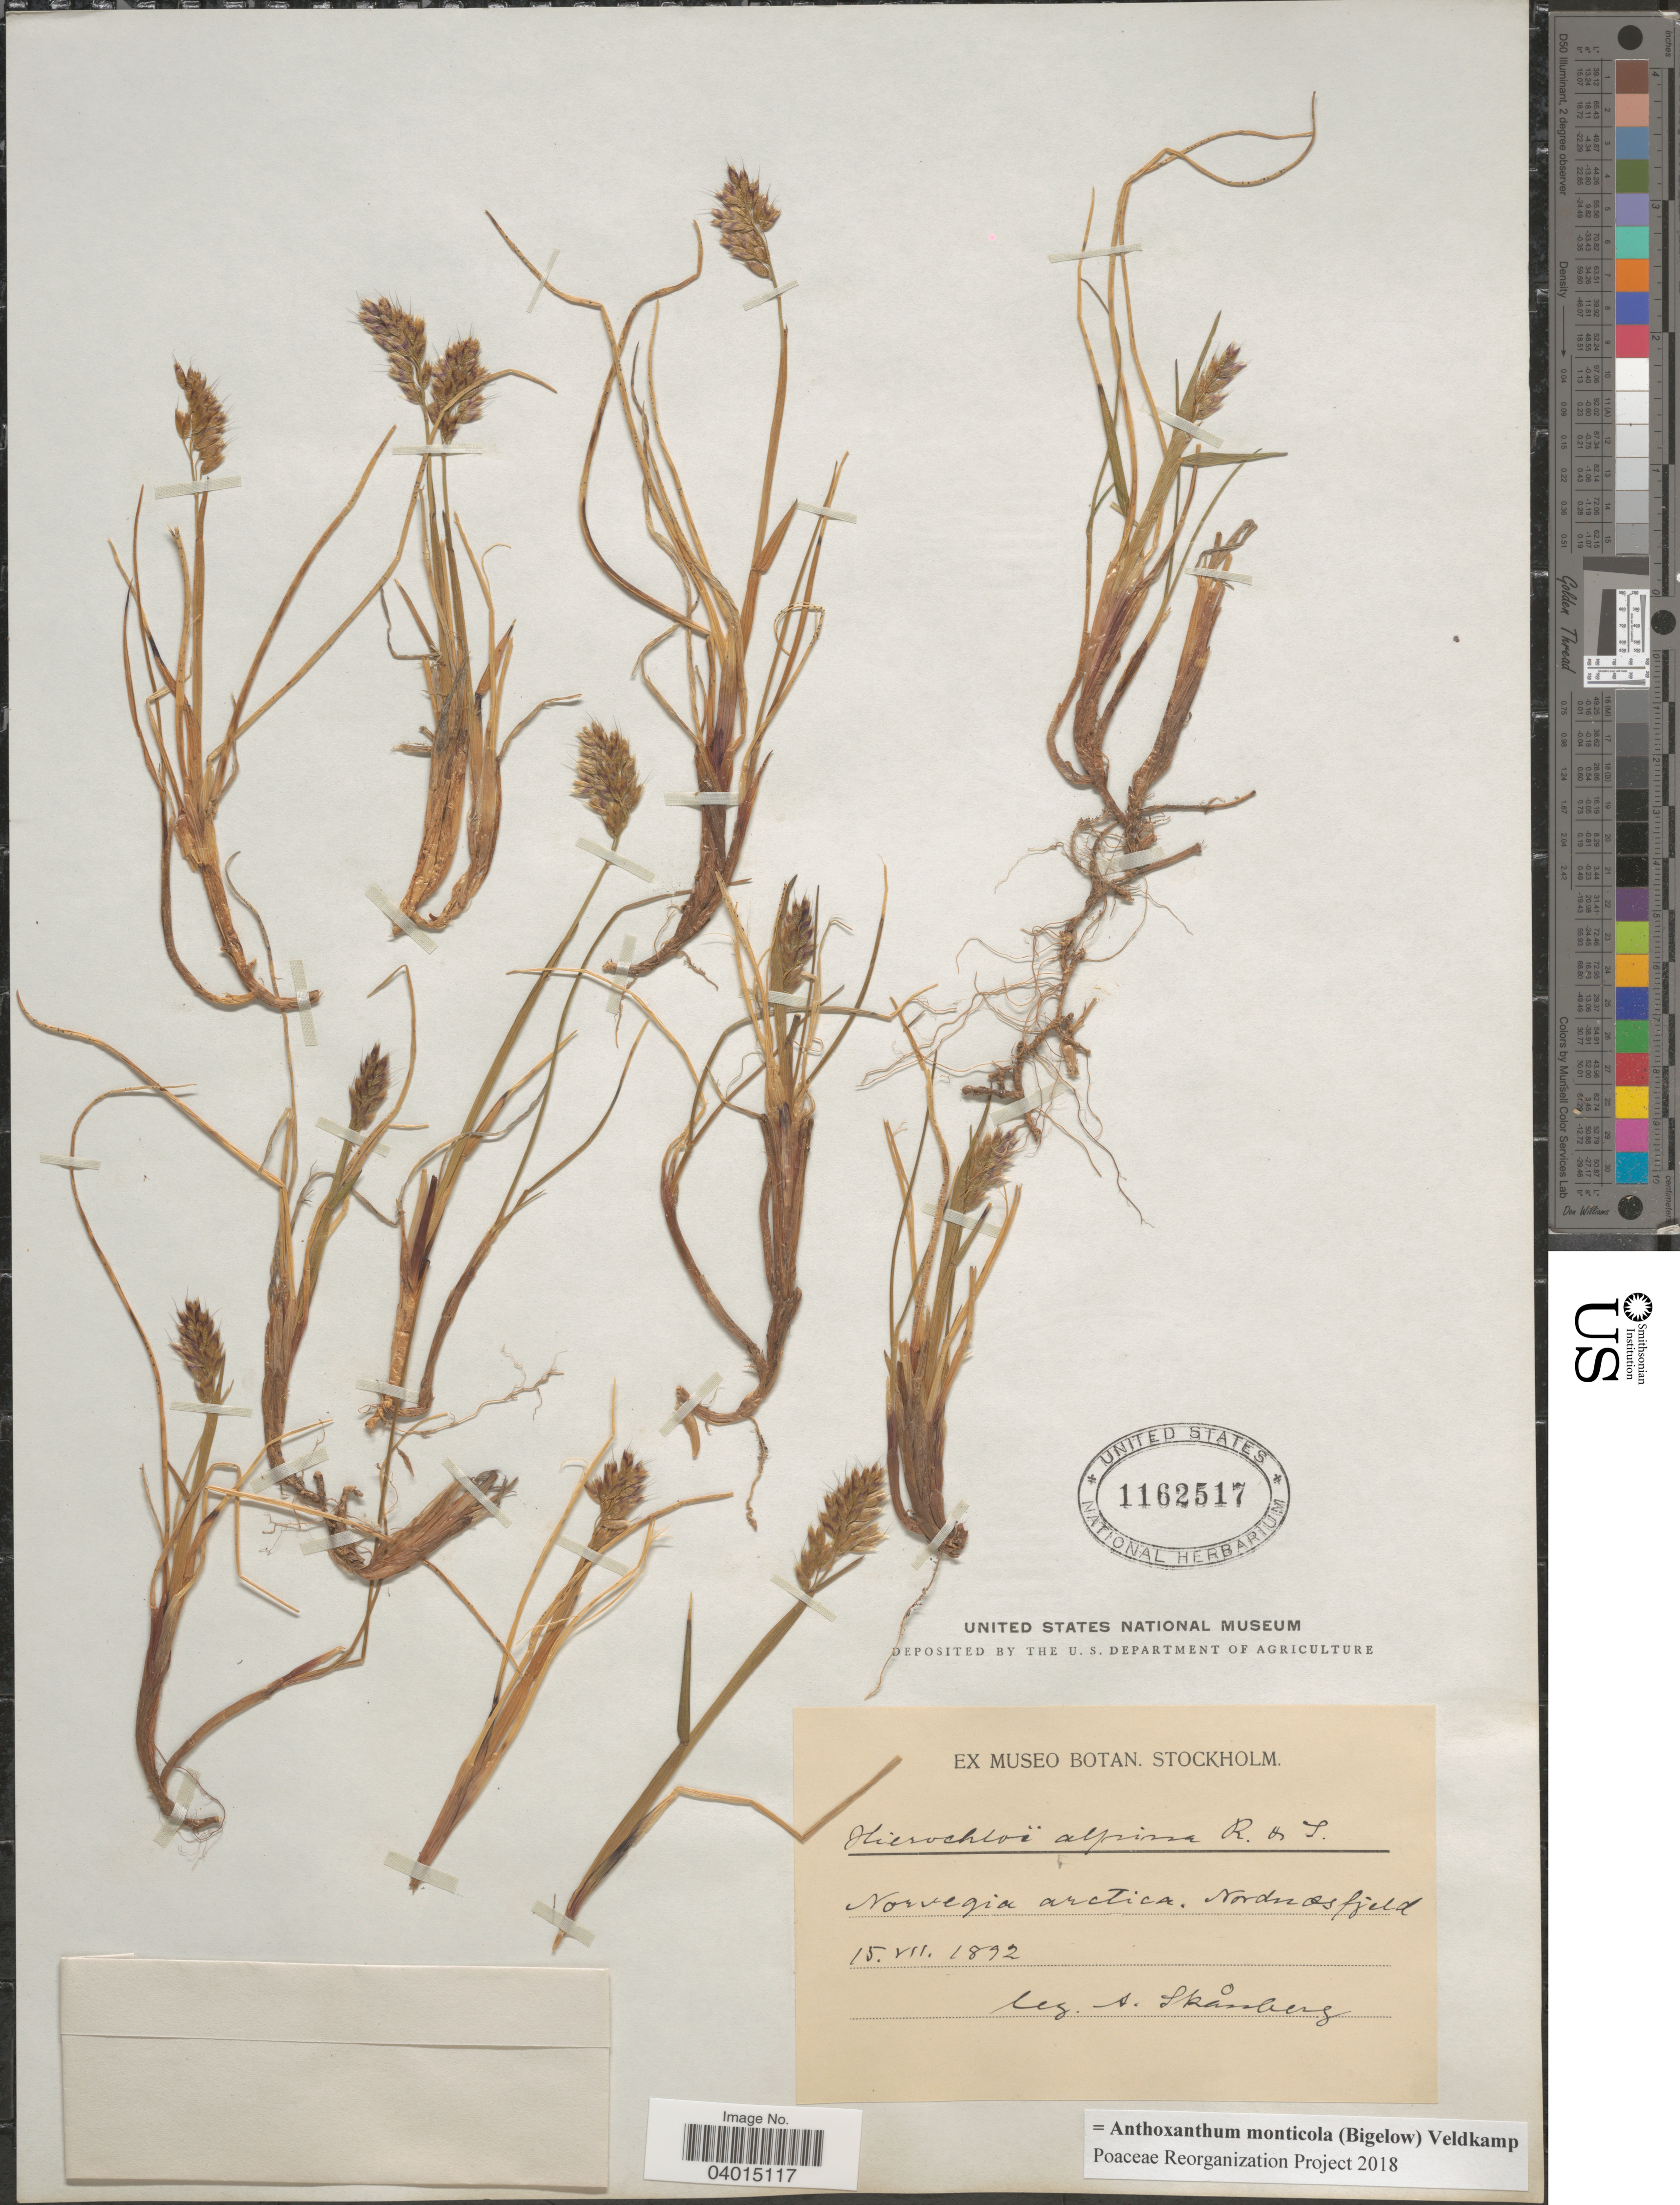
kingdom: Plantae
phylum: Tracheophyta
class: Liliopsida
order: Poales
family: Poaceae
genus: Anthoxanthum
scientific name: Anthoxanthum monticola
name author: (Bigelow) Veldkamp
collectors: A. Skånberg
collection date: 1892-07-15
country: Norway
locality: Norvegia arctica. Nordusfjeld.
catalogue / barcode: US 1162517